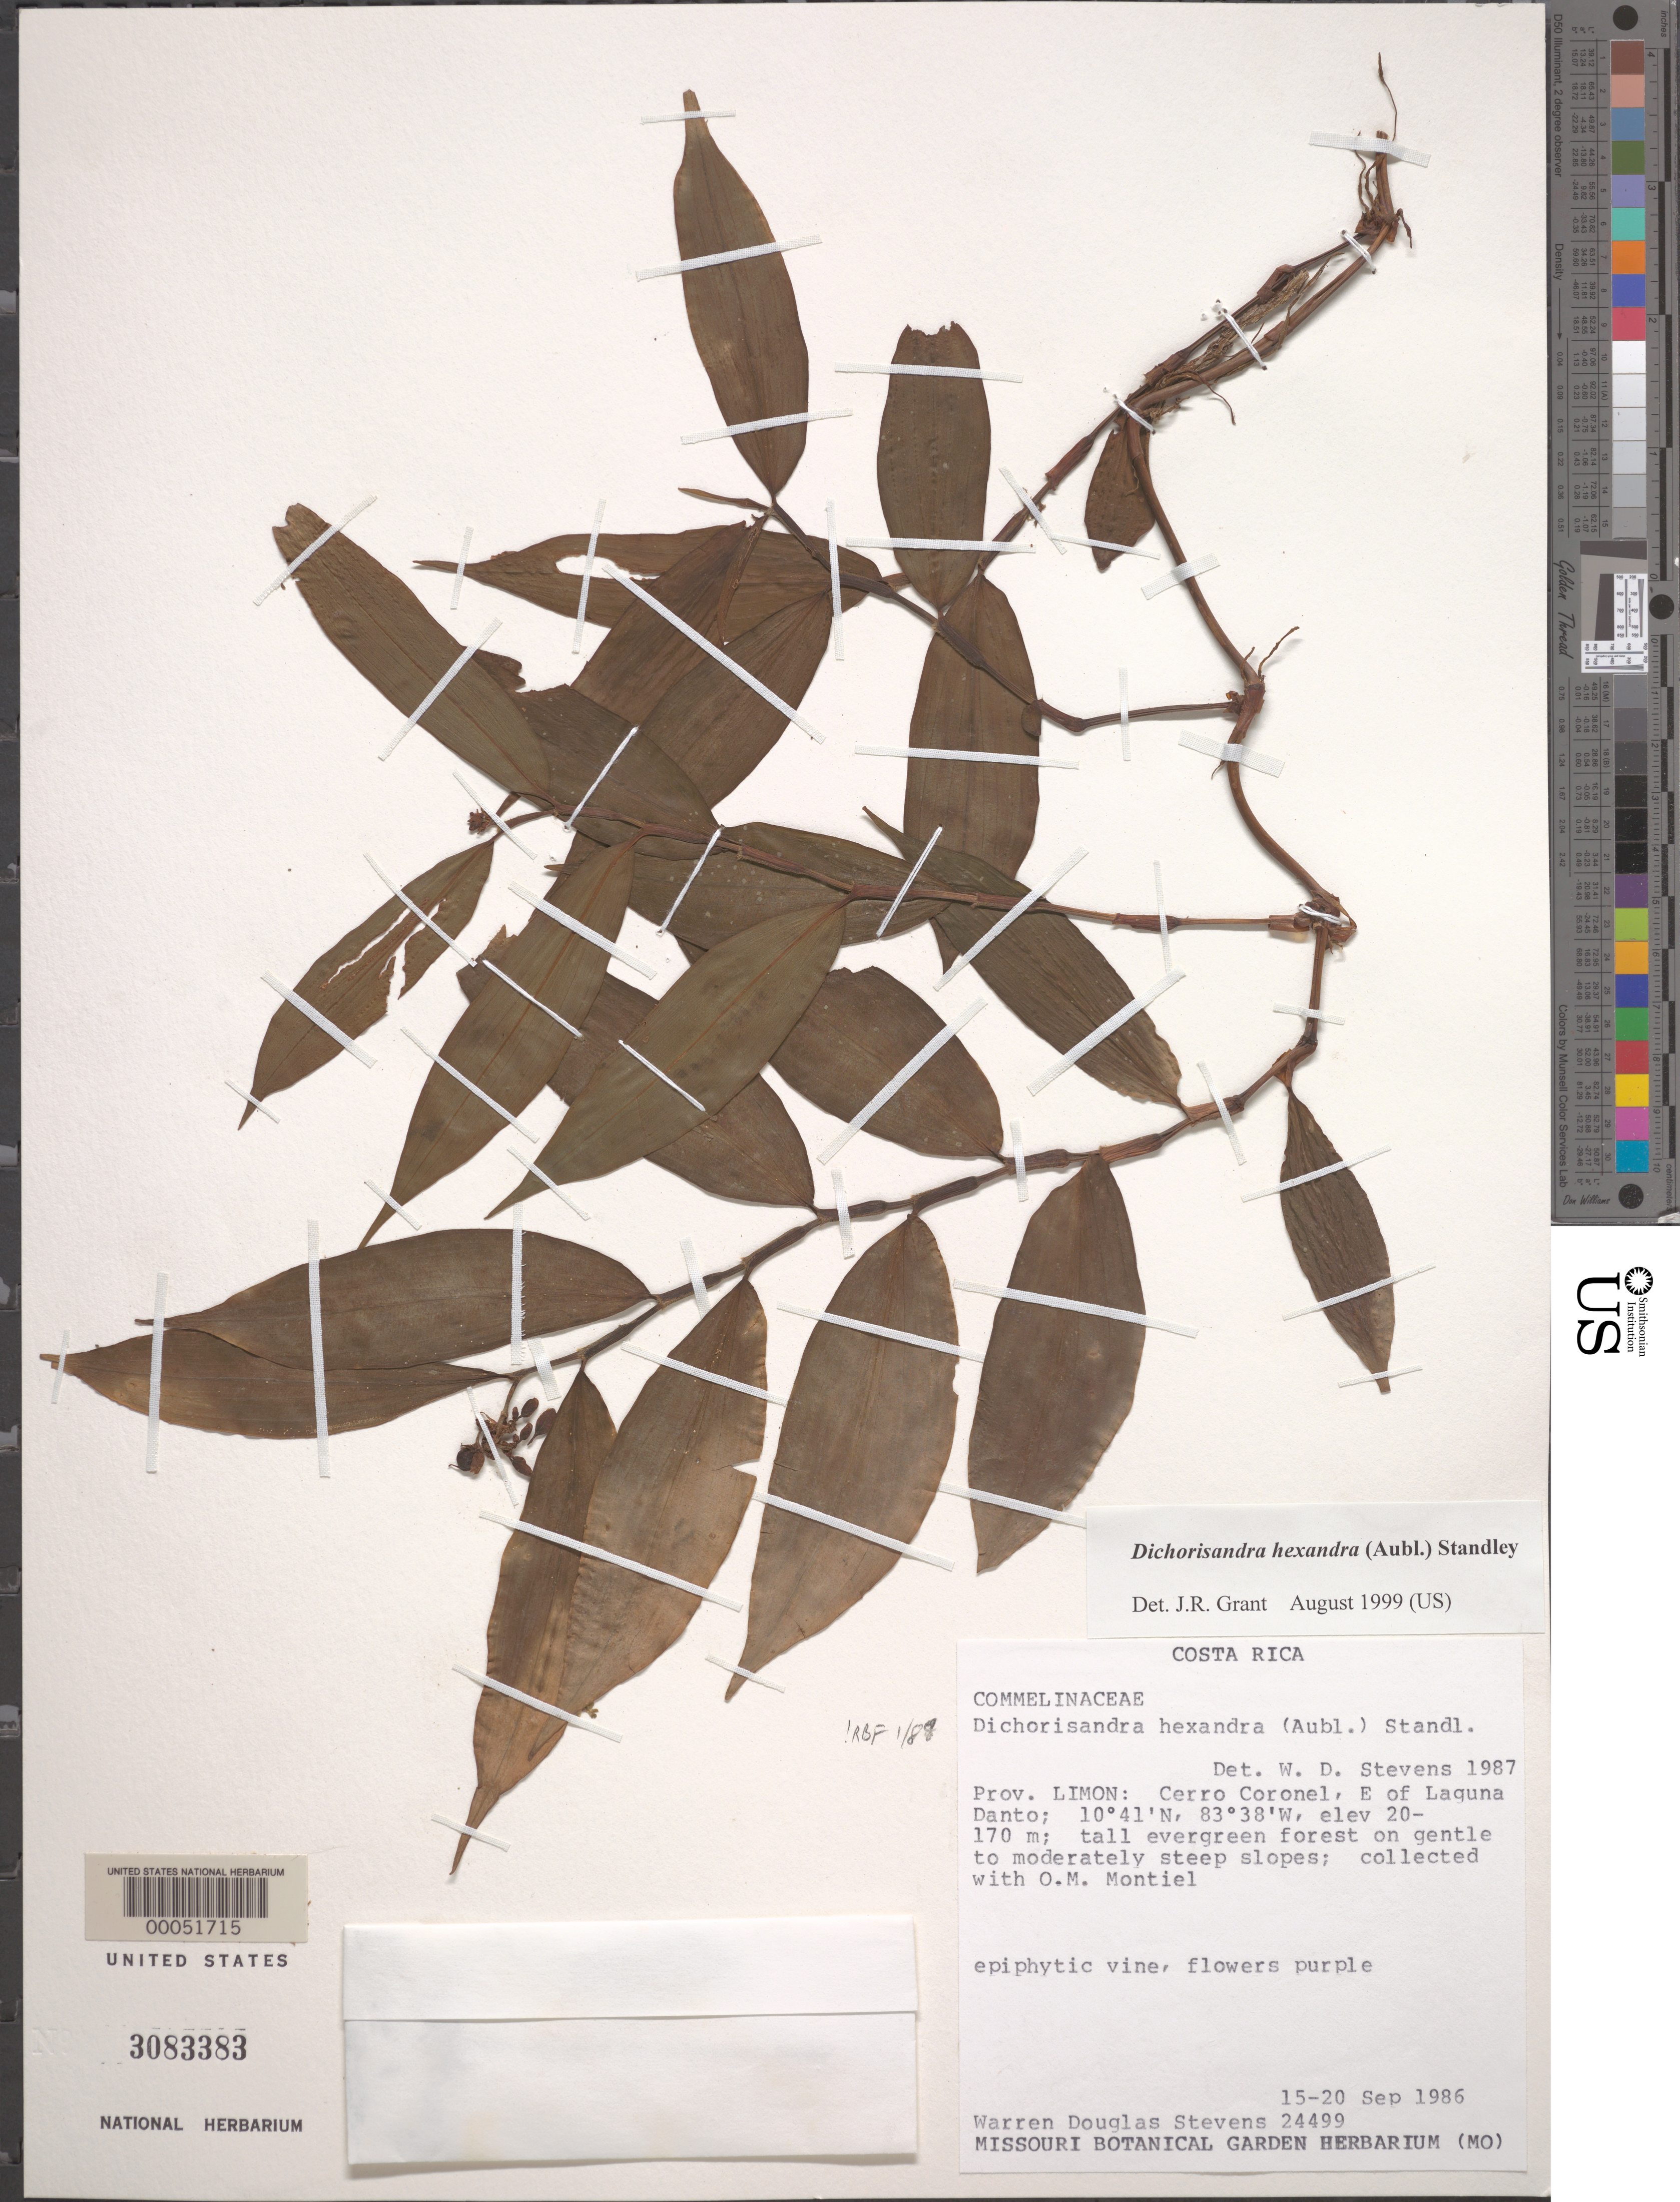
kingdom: Plantae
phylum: Tracheophyta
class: Liliopsida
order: Commelinales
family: Commelinaceae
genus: Dichorisandra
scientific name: Dichorisandra hexandra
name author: (Aubl.) Standl.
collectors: W. D. Stevens & O. Montiel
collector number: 24499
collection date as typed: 15 Sep 1986 to 20 Sep 1986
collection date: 1986-09-15/1986-09-20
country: Costa Rica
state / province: Limón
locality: Cerro coronel, e of laguna danto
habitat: Tall evergreen forest on gentle to moderately steep slopes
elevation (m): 20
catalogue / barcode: US 3083383